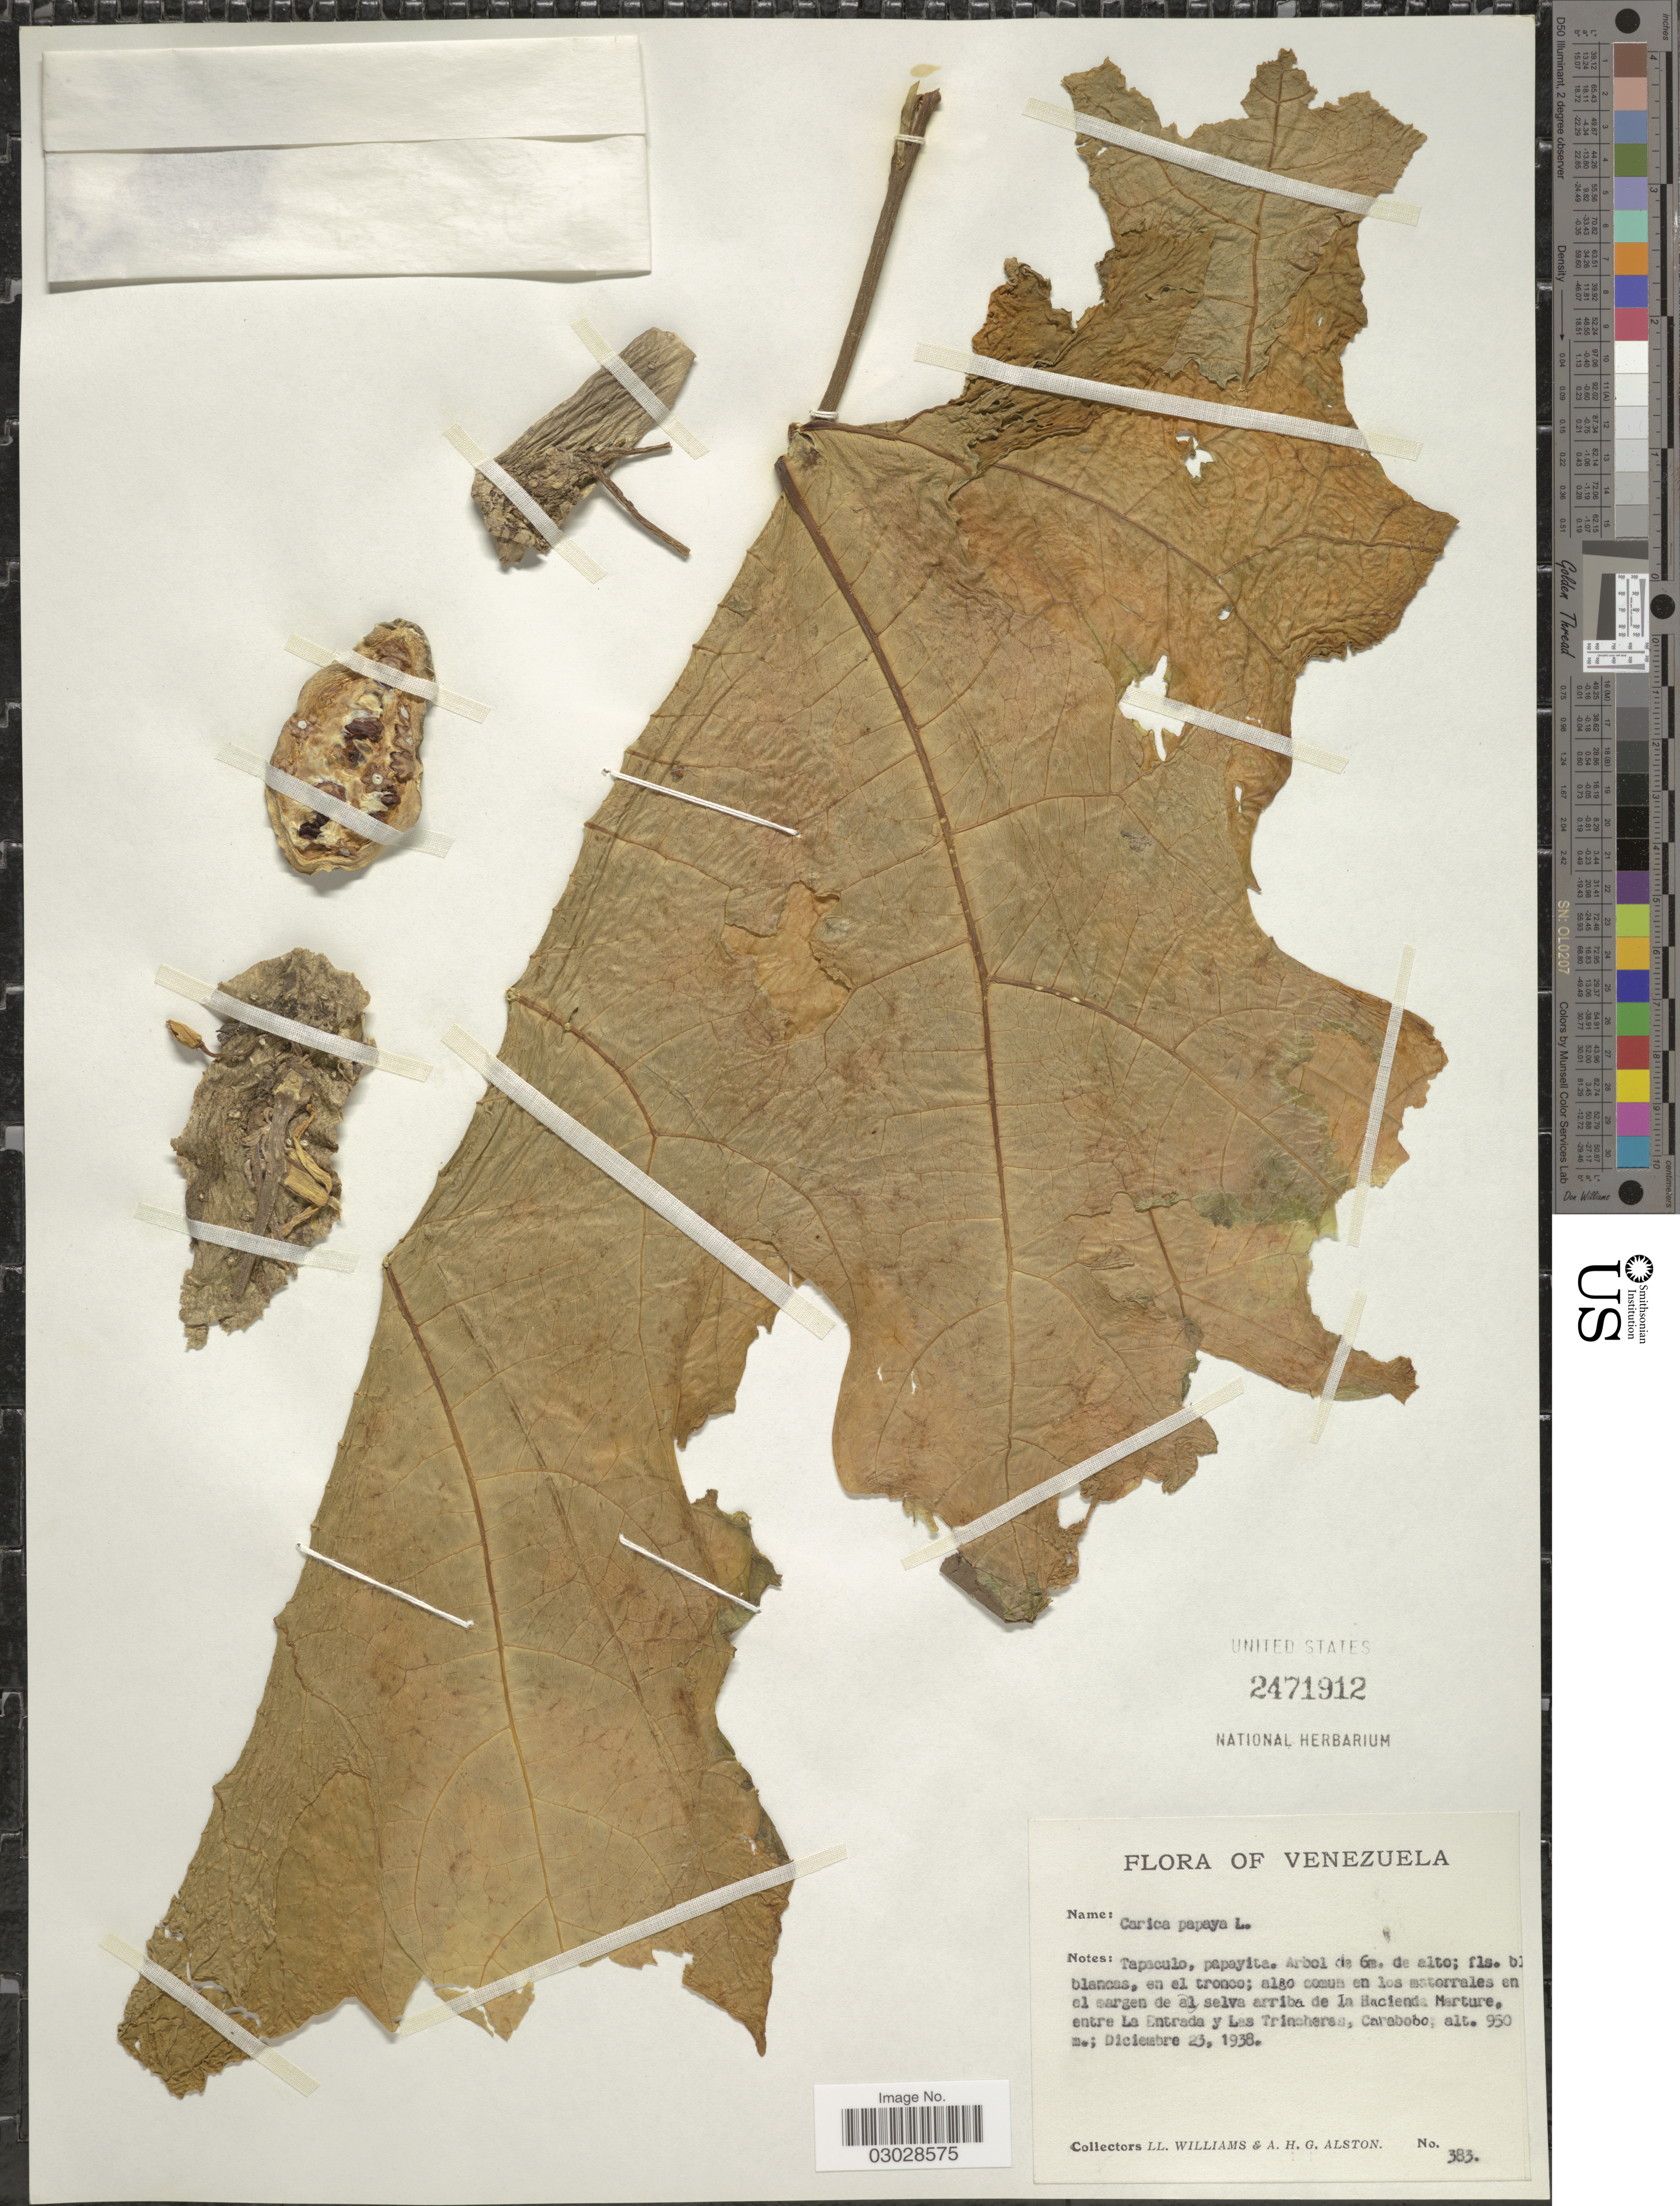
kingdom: Plantae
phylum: Tracheophyta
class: Magnoliopsida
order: Brassicales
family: Caricaceae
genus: Carica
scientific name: Carica papaya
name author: L.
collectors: L. Williams & A. H. Alston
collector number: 383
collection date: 1938-12-23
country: Venezuela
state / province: Carabobo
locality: Entre La Entrada y Las Trincheras, Carabobo.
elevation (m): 950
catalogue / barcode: US 2471912